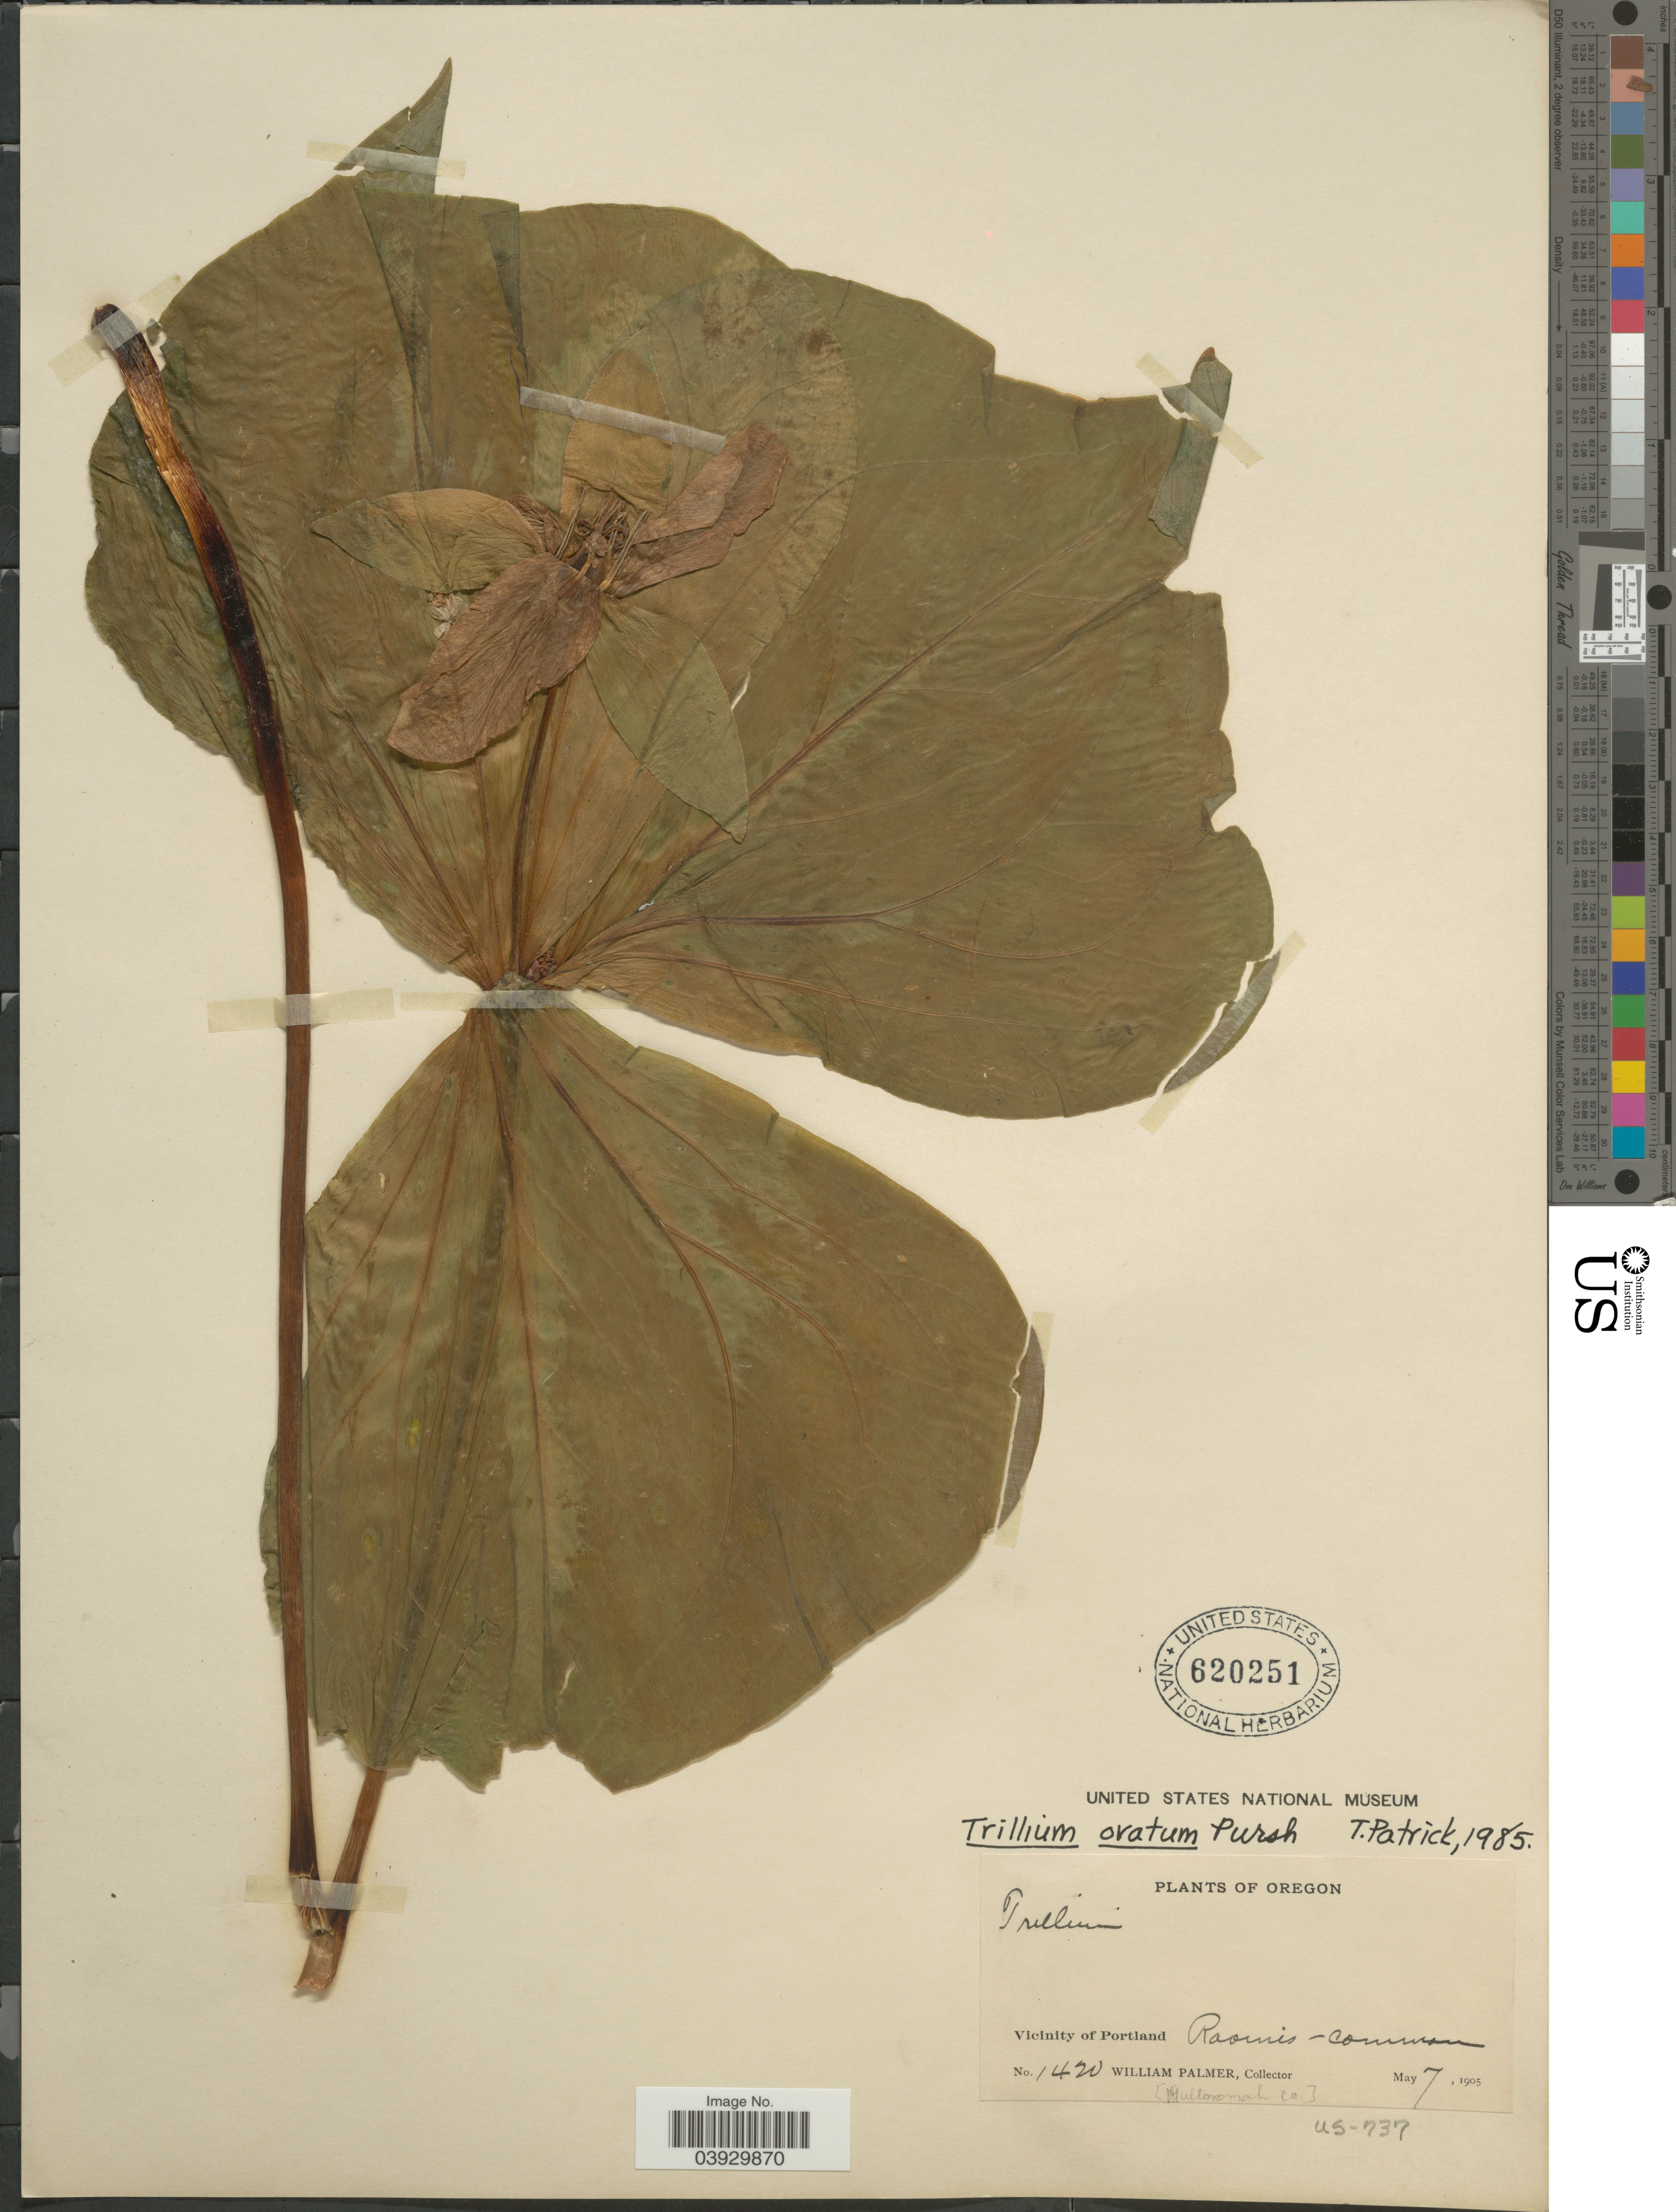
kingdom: Plantae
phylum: Tracheophyta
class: Liliopsida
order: Liliales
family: Melanthiaceae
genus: Trillium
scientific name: Trillium ovatum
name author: Pursh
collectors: W. Palmer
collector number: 1420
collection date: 1905-05-07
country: United States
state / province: Oregon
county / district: Multnomah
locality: Vicinity of Portland. Multnomah Co.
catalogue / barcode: US 620251